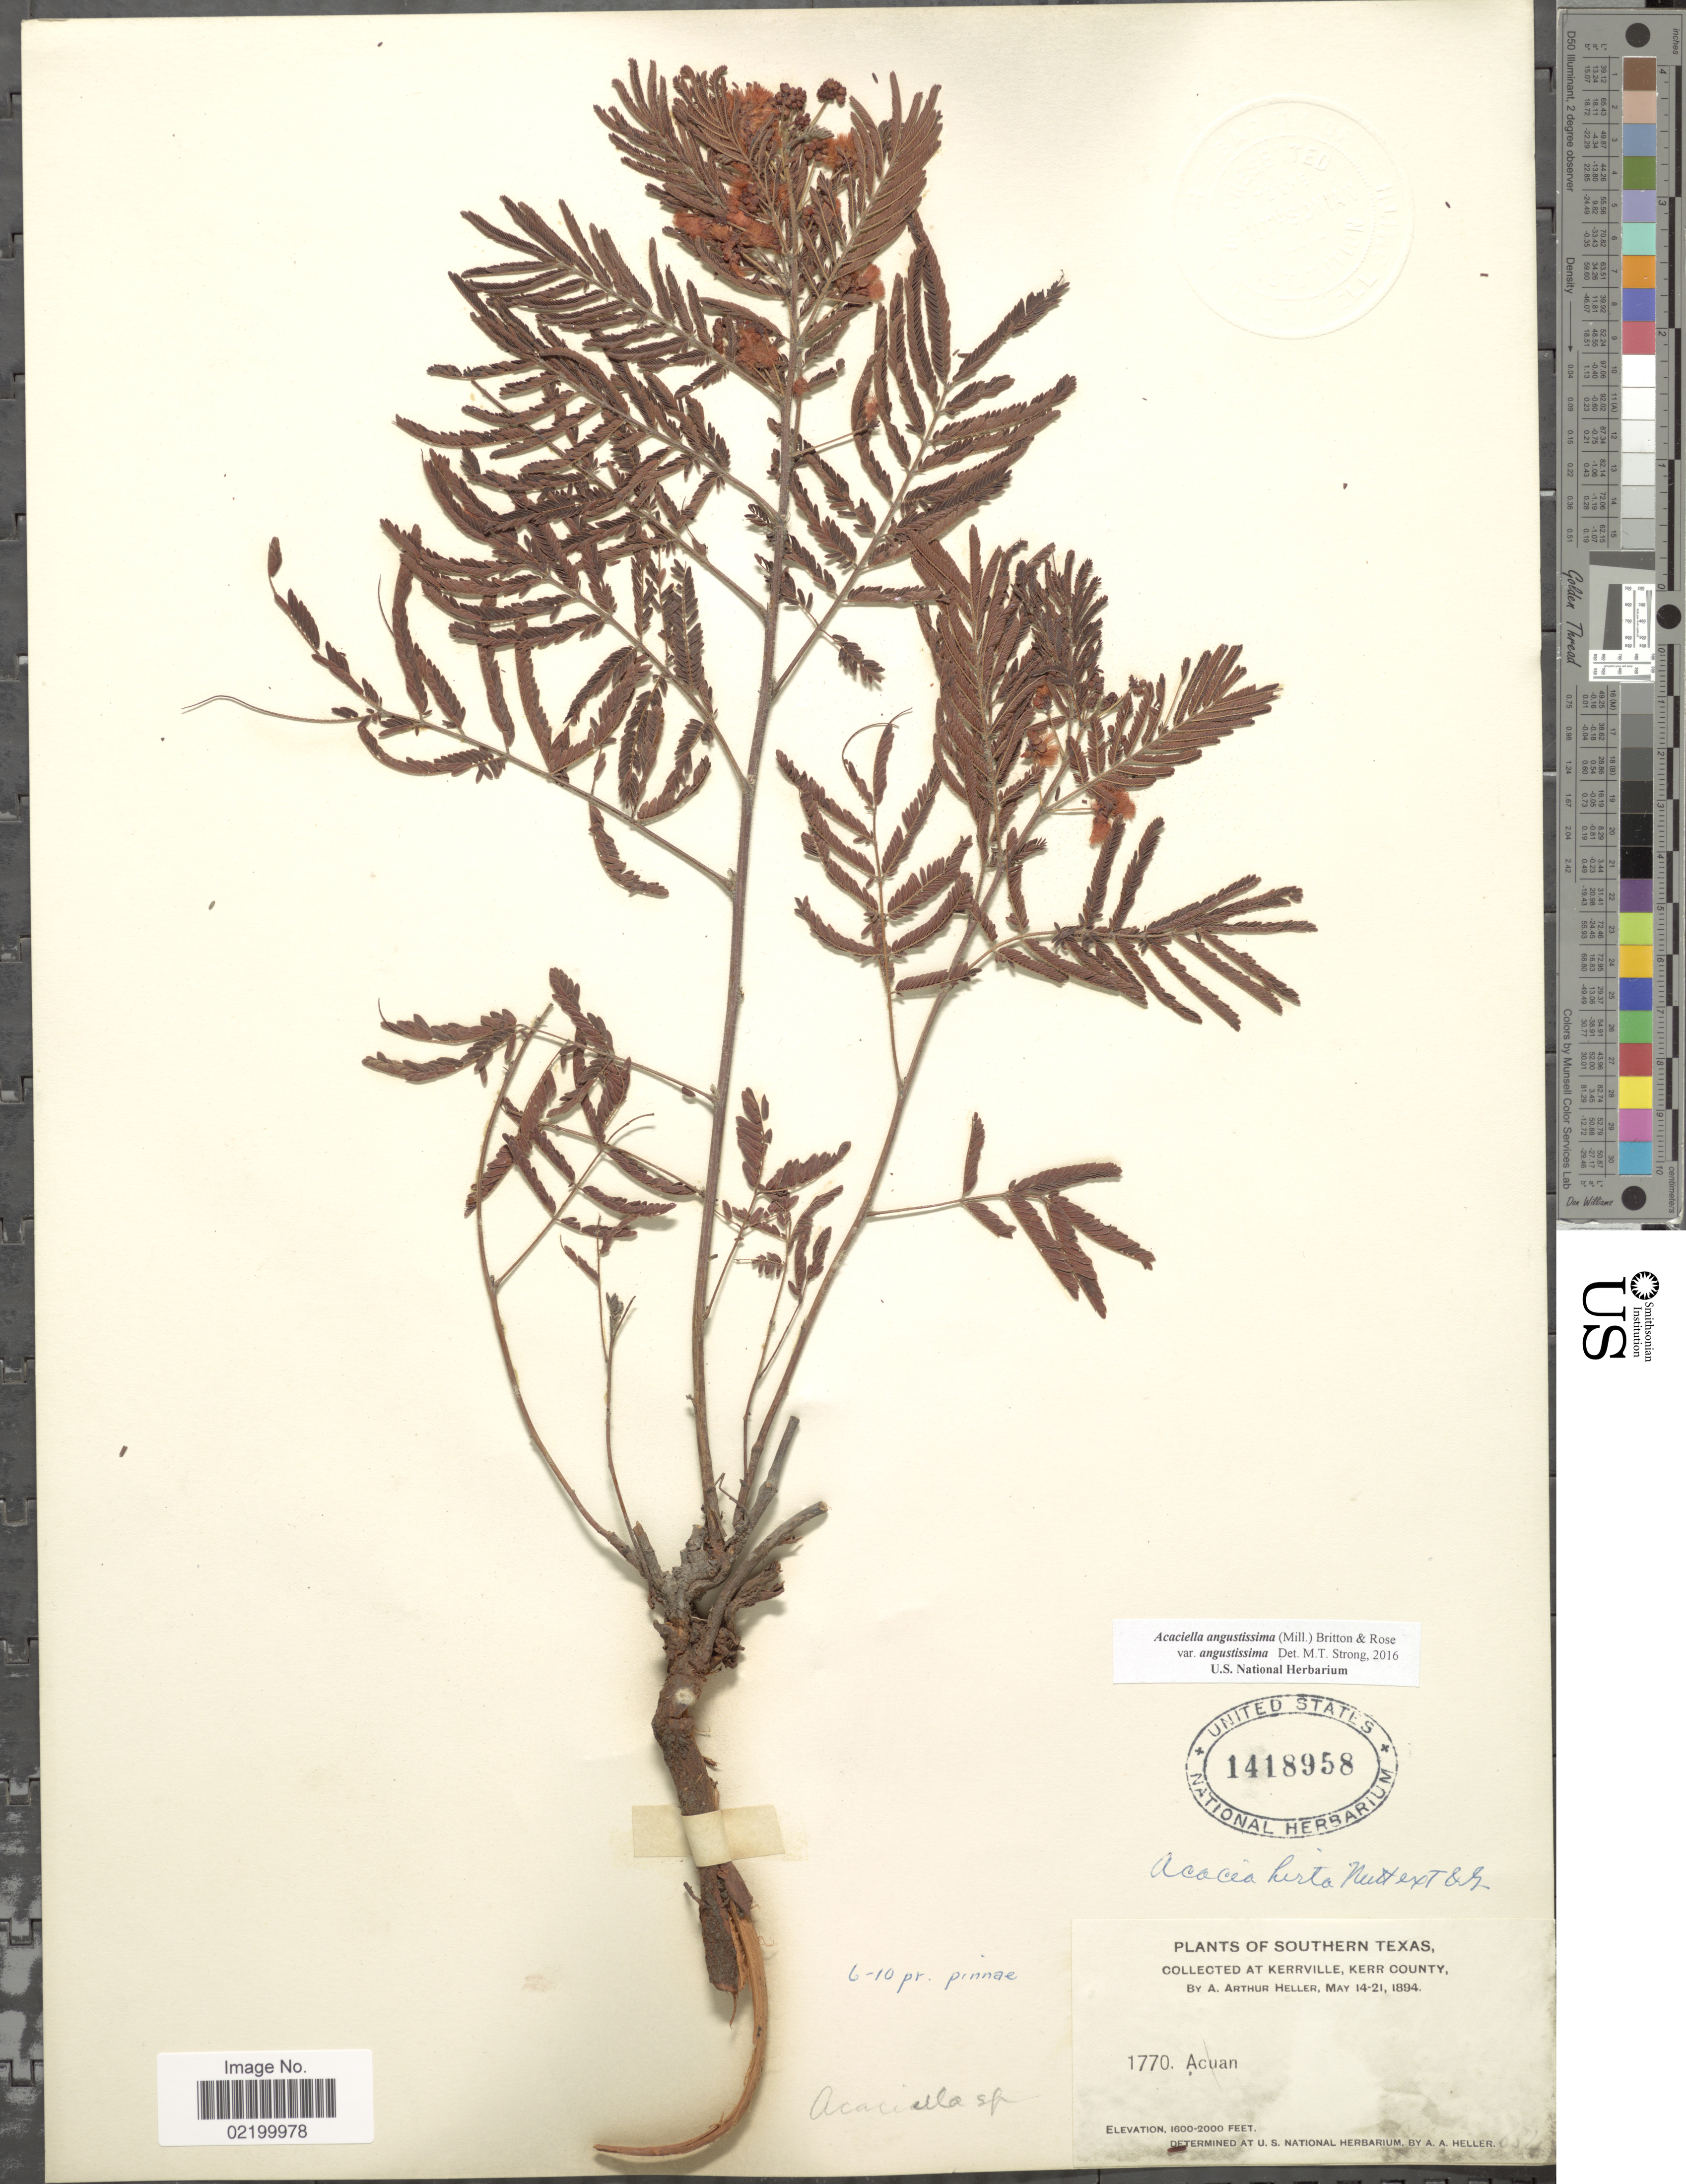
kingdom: Plantae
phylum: Tracheophyta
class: Magnoliopsida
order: Fabales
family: Fabaceae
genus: Acaciella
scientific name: Acaciella angustissima var. angustissima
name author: (Mill.) Britton & Rose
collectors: A. A. Heller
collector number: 1770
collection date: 1894-05-14/1894-05-21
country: United States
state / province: Texas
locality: Southern Texas. Kerrville, Kerr County.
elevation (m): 488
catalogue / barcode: US 1418958